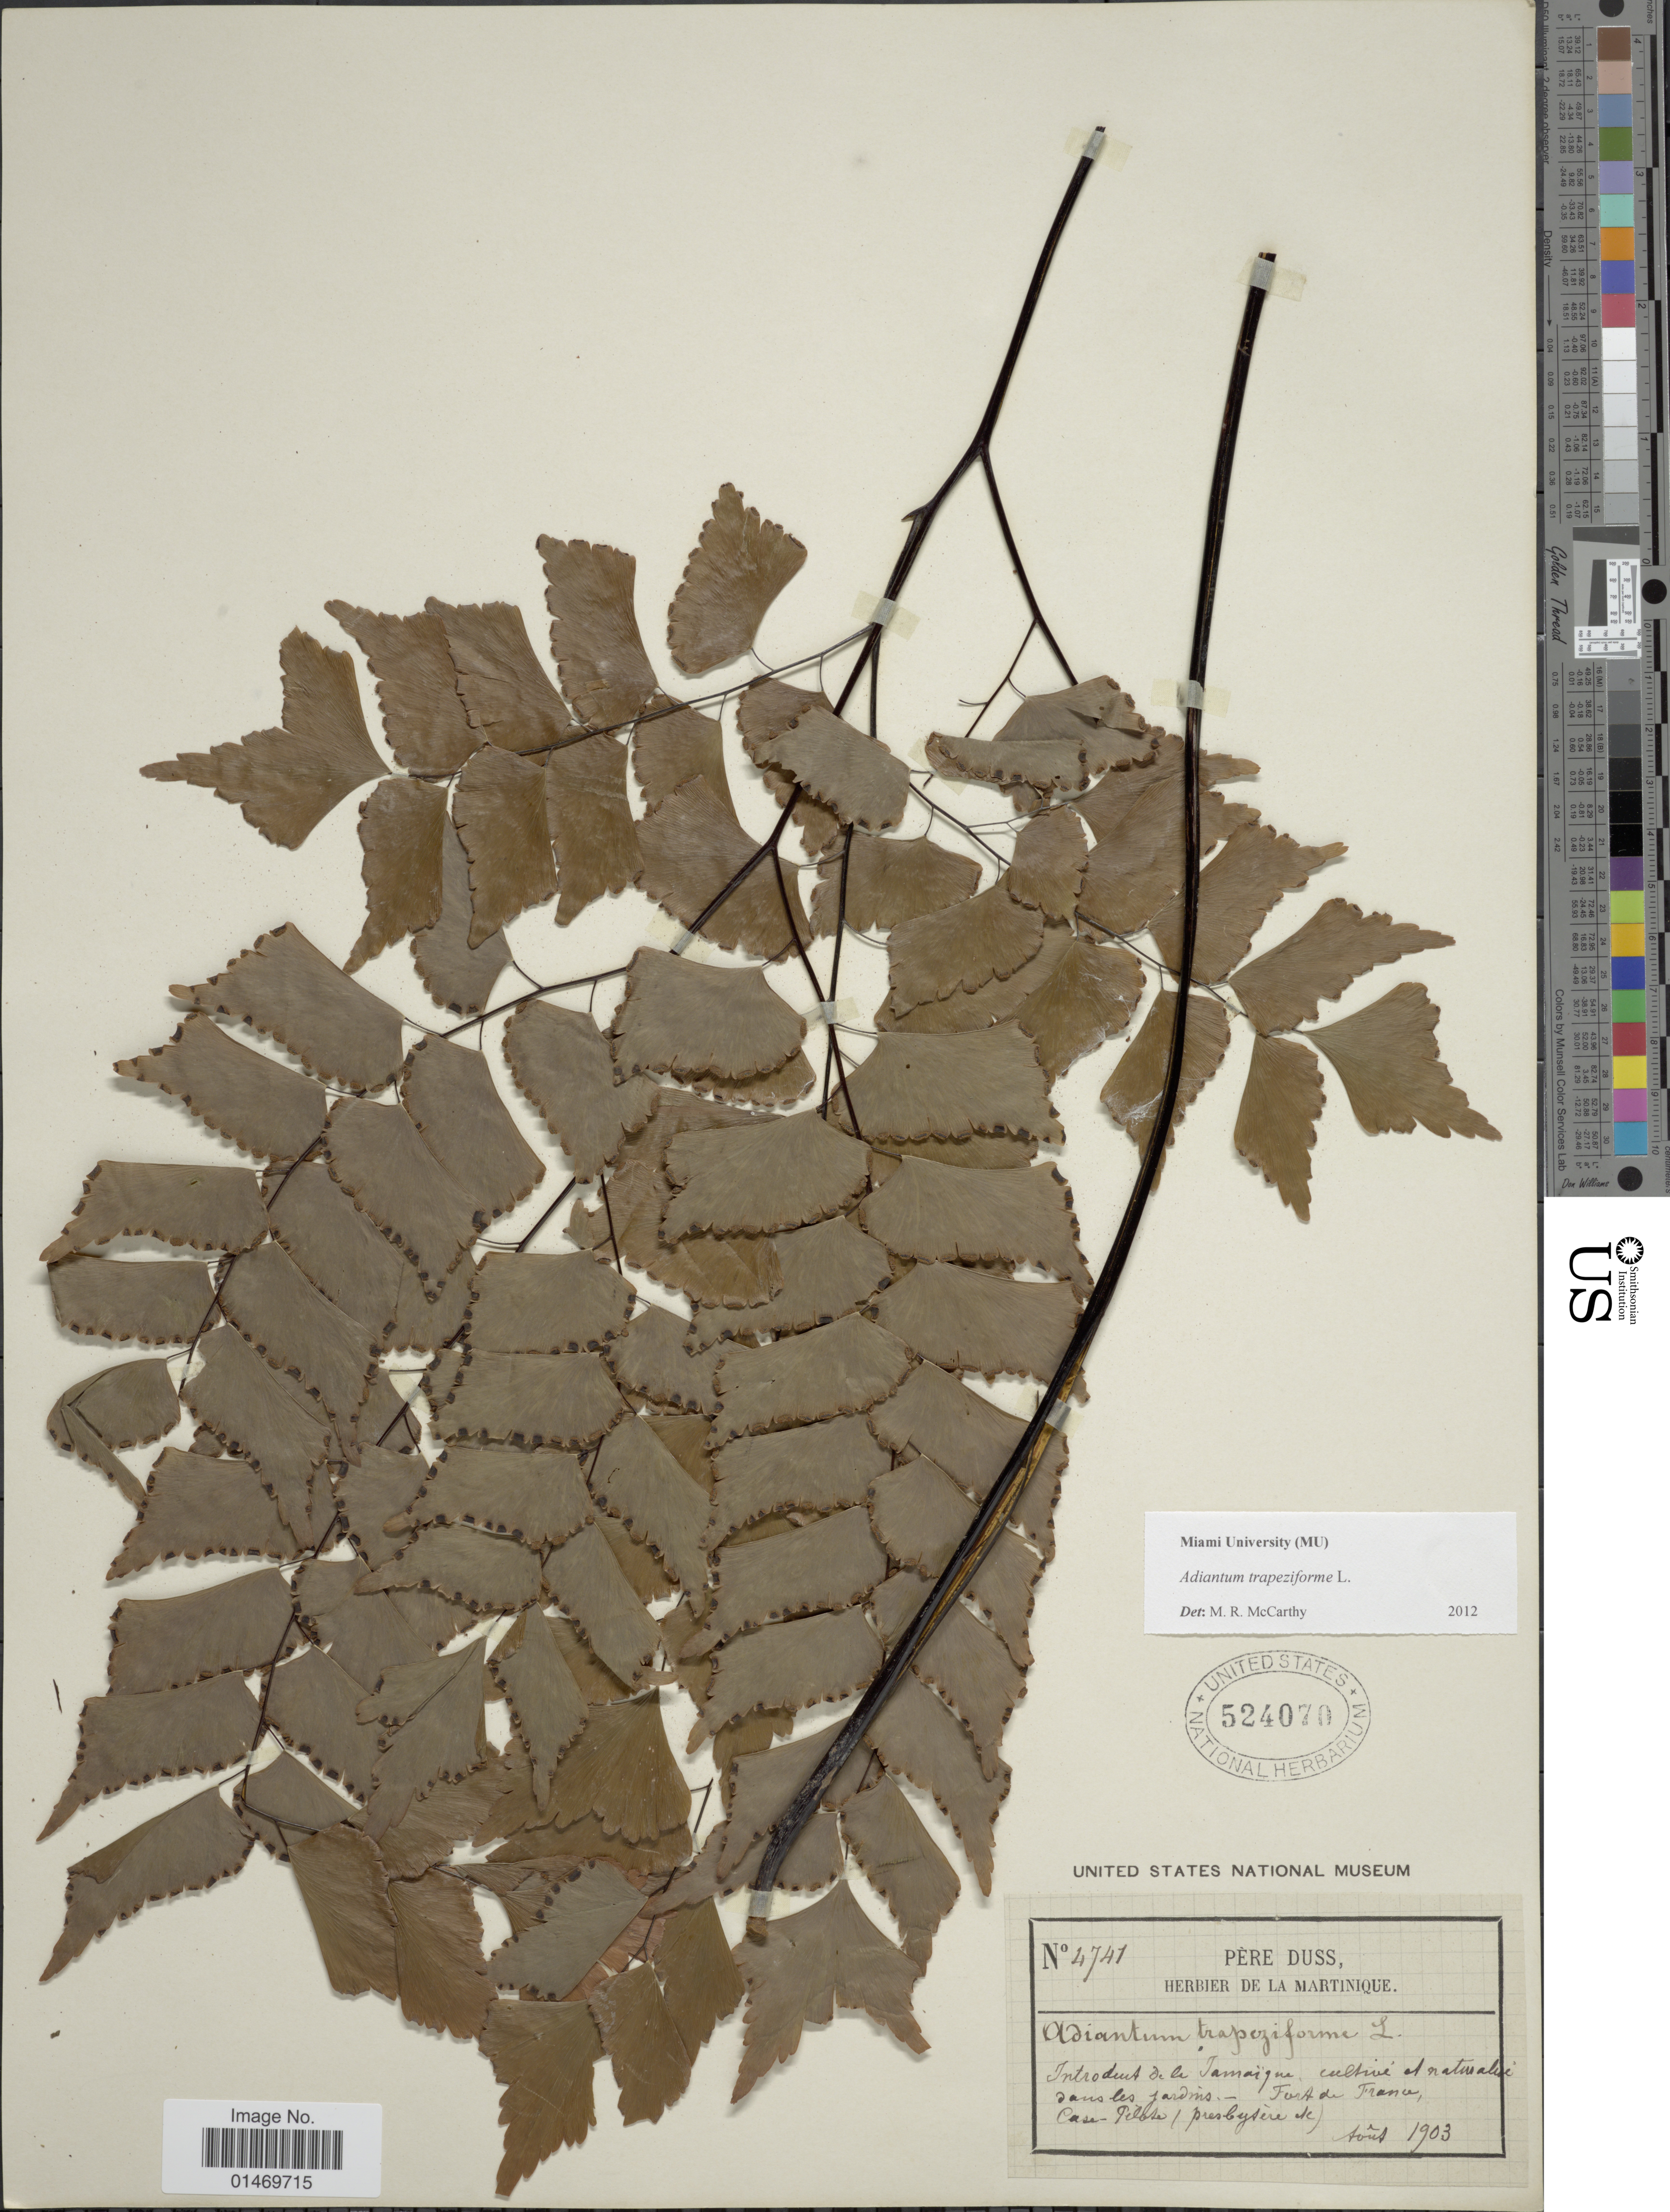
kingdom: Plantae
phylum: Tracheophyta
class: Polypodiopsida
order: Polypodiales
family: Pteridaceae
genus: Adiantum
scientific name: Adiantum trapeziforme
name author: L.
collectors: Père Duss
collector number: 4741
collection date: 1903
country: Martinique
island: Martinique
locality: Introduit de la Jamaique. Cultive et naturalie dans les jardins - Fort de France, Case-Pilote (presbytere etc.).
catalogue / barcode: US 524070